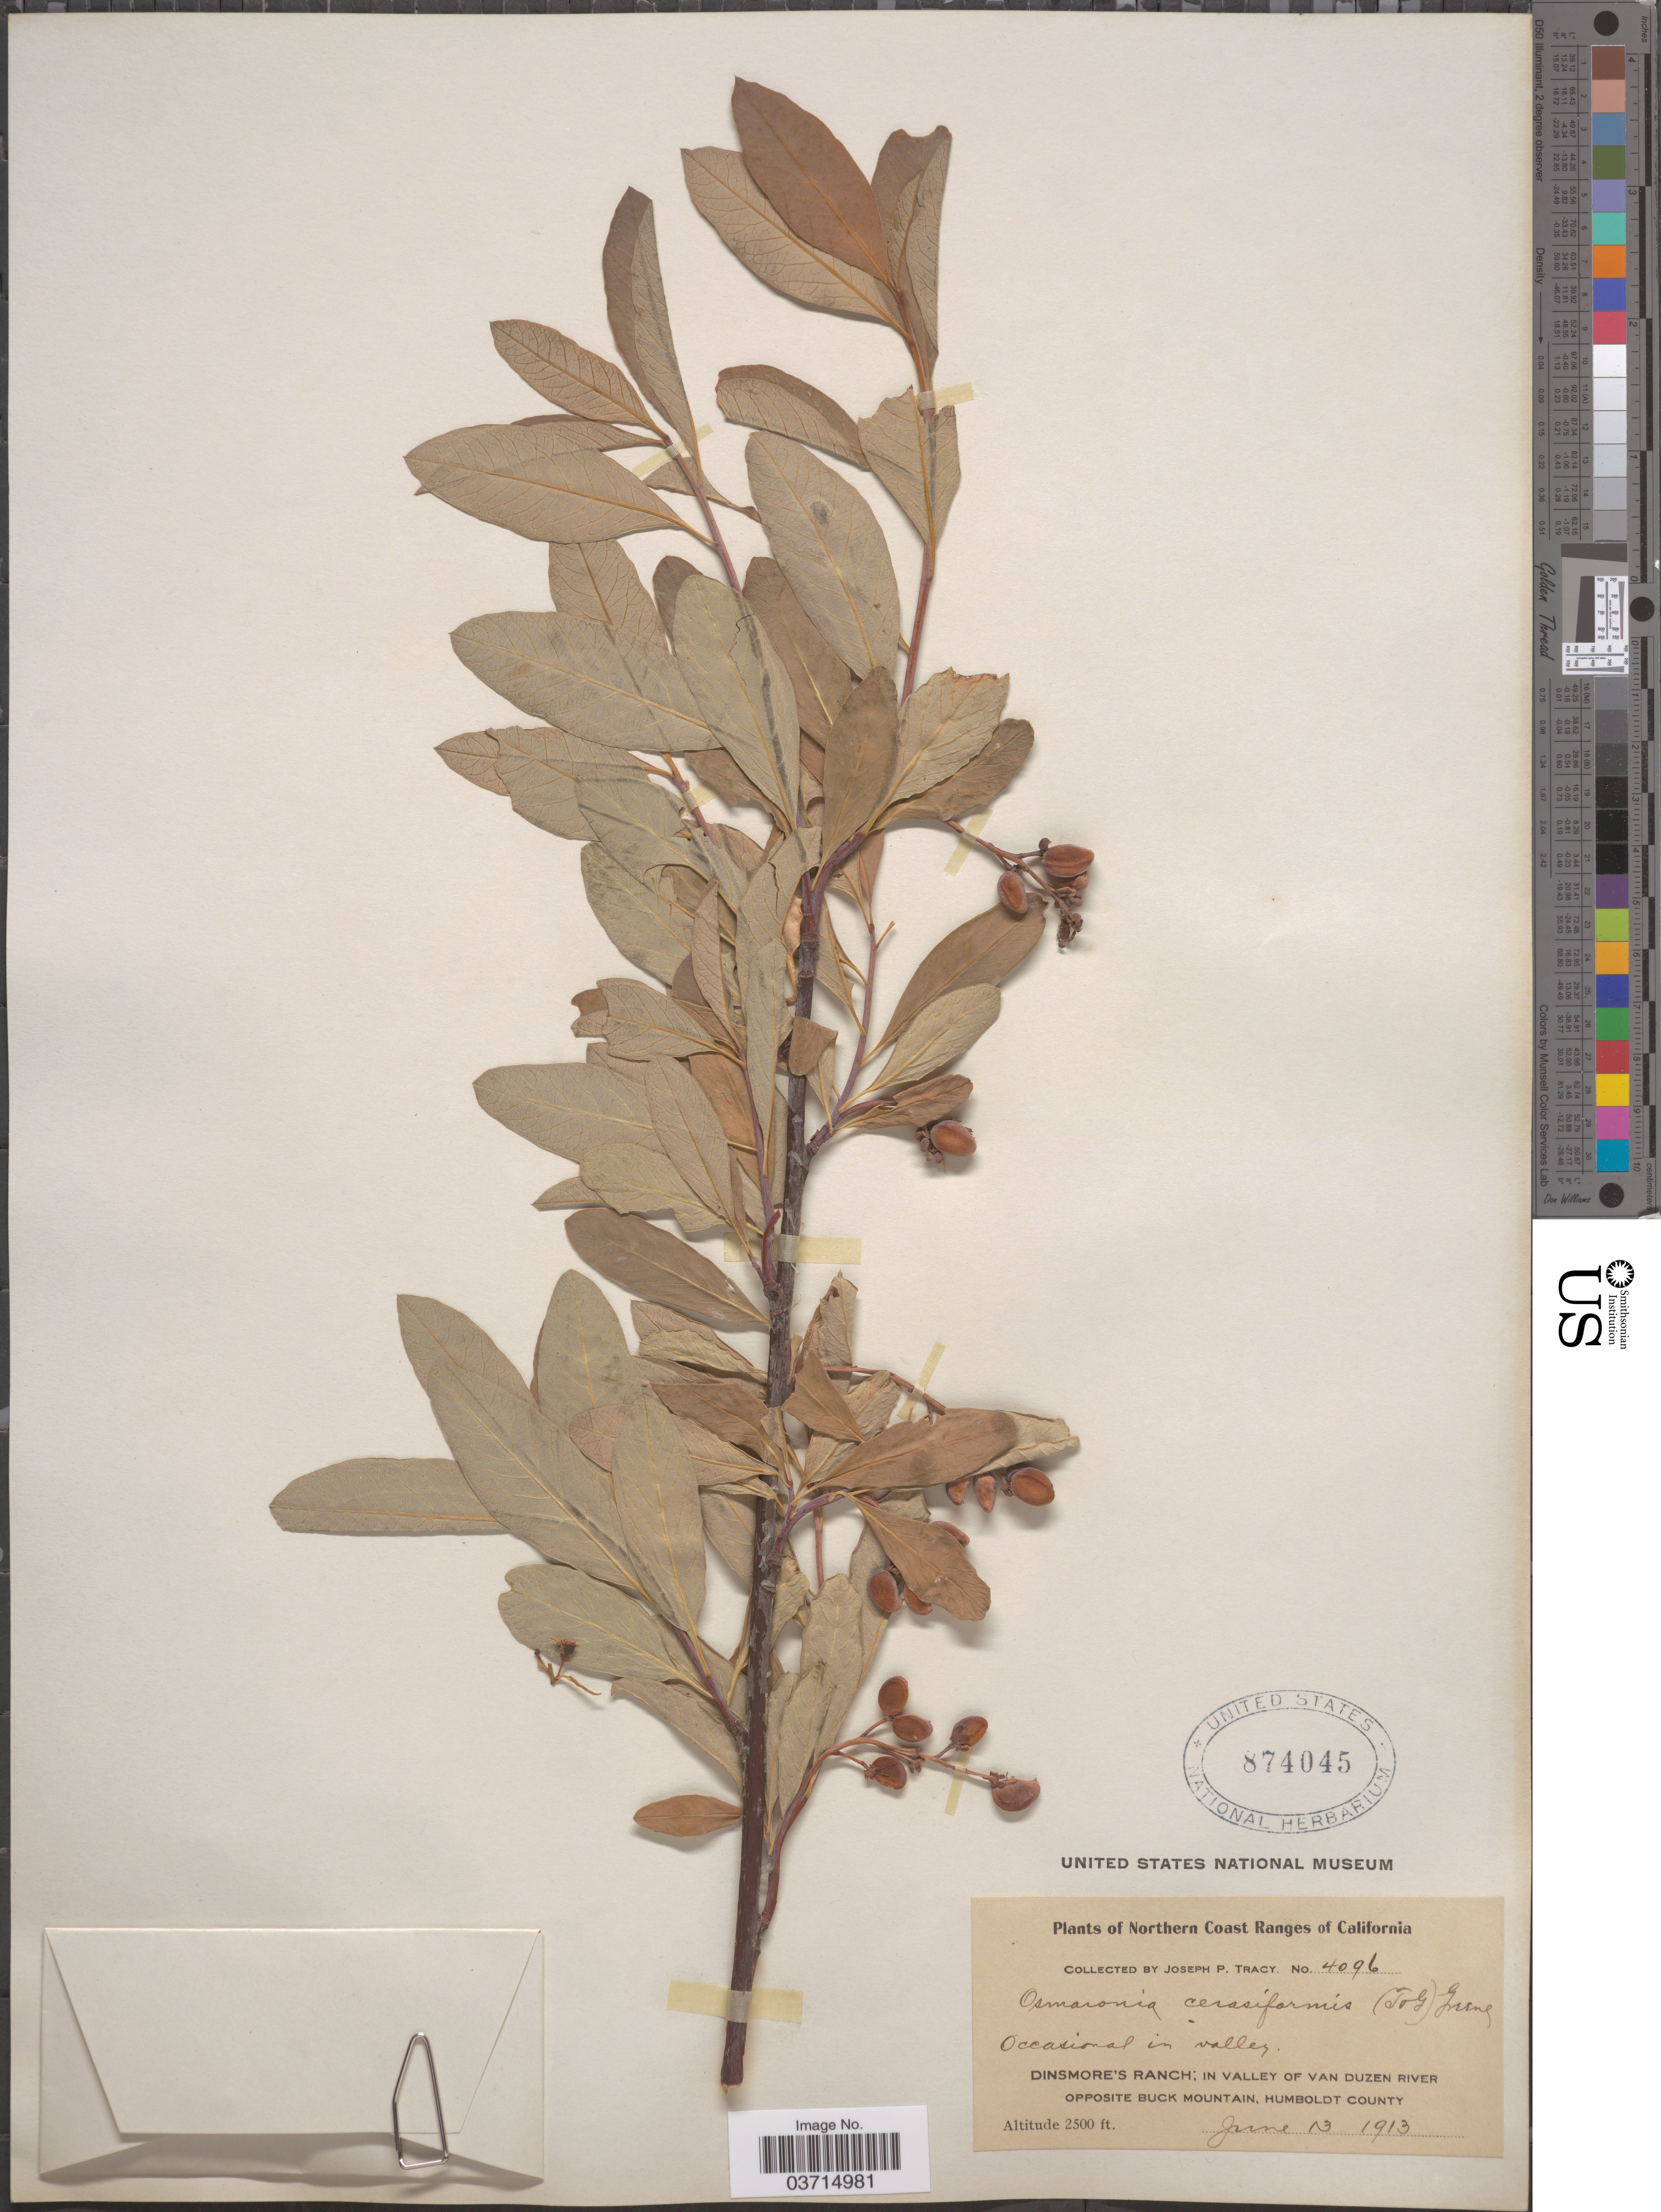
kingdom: Plantae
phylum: Tracheophyta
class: Magnoliopsida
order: Rosales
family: Rosaceae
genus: Oemleria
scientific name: Oemleria cerasiformis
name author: (Torr. & A. Gray ex Hook. & Arn.) J.W. Landon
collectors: J. Tracy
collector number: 4096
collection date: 1913-06-13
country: United States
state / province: California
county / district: Humboldt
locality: Northern Coast Ranges. Dinsmore's Ranch; in valley of Van Duzen River. Opposite Buck Mountain, Humboldt County.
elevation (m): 762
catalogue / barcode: US 874045